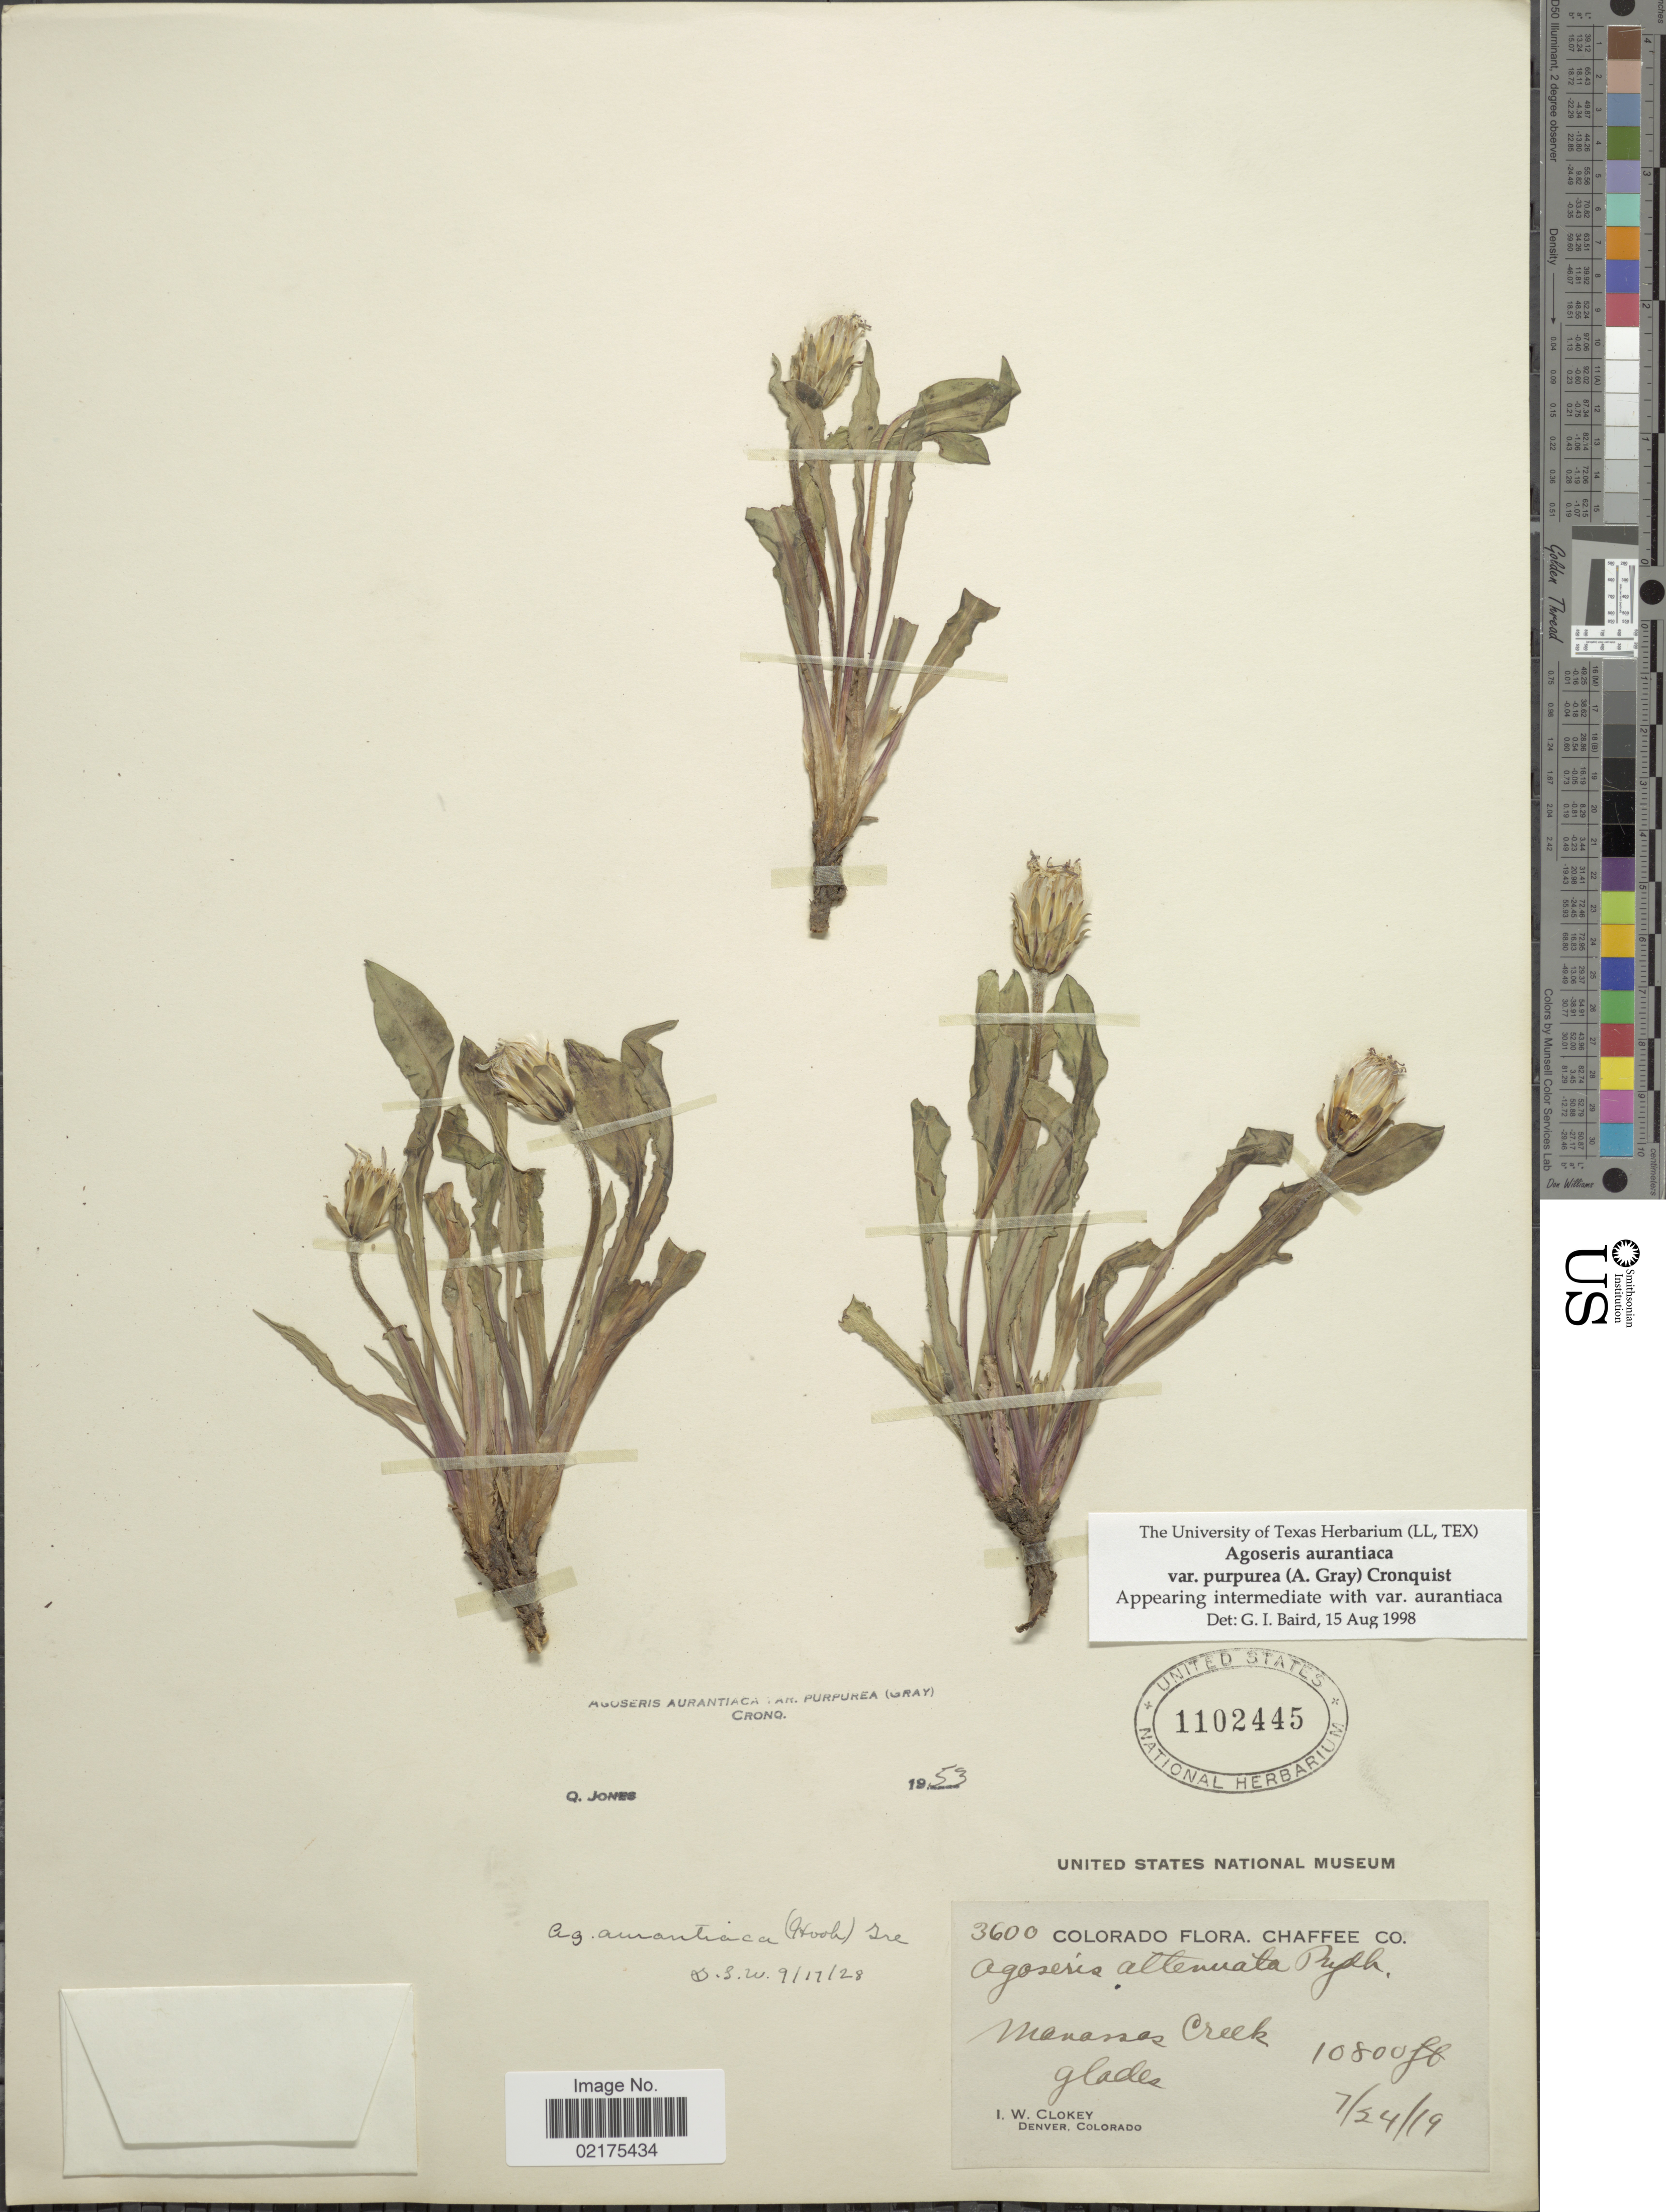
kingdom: Plantae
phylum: Tracheophyta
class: Magnoliopsida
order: Asterales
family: Asteraceae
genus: Agoseris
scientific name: Agoseris aurantiaca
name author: (Hook.) Greene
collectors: I. W. Clokey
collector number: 3600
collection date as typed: Transcribed d/m/y: 24/7/19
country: United States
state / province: Colorado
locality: Chaffee Co., Manassas Creek glades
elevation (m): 3292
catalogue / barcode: US 1102445